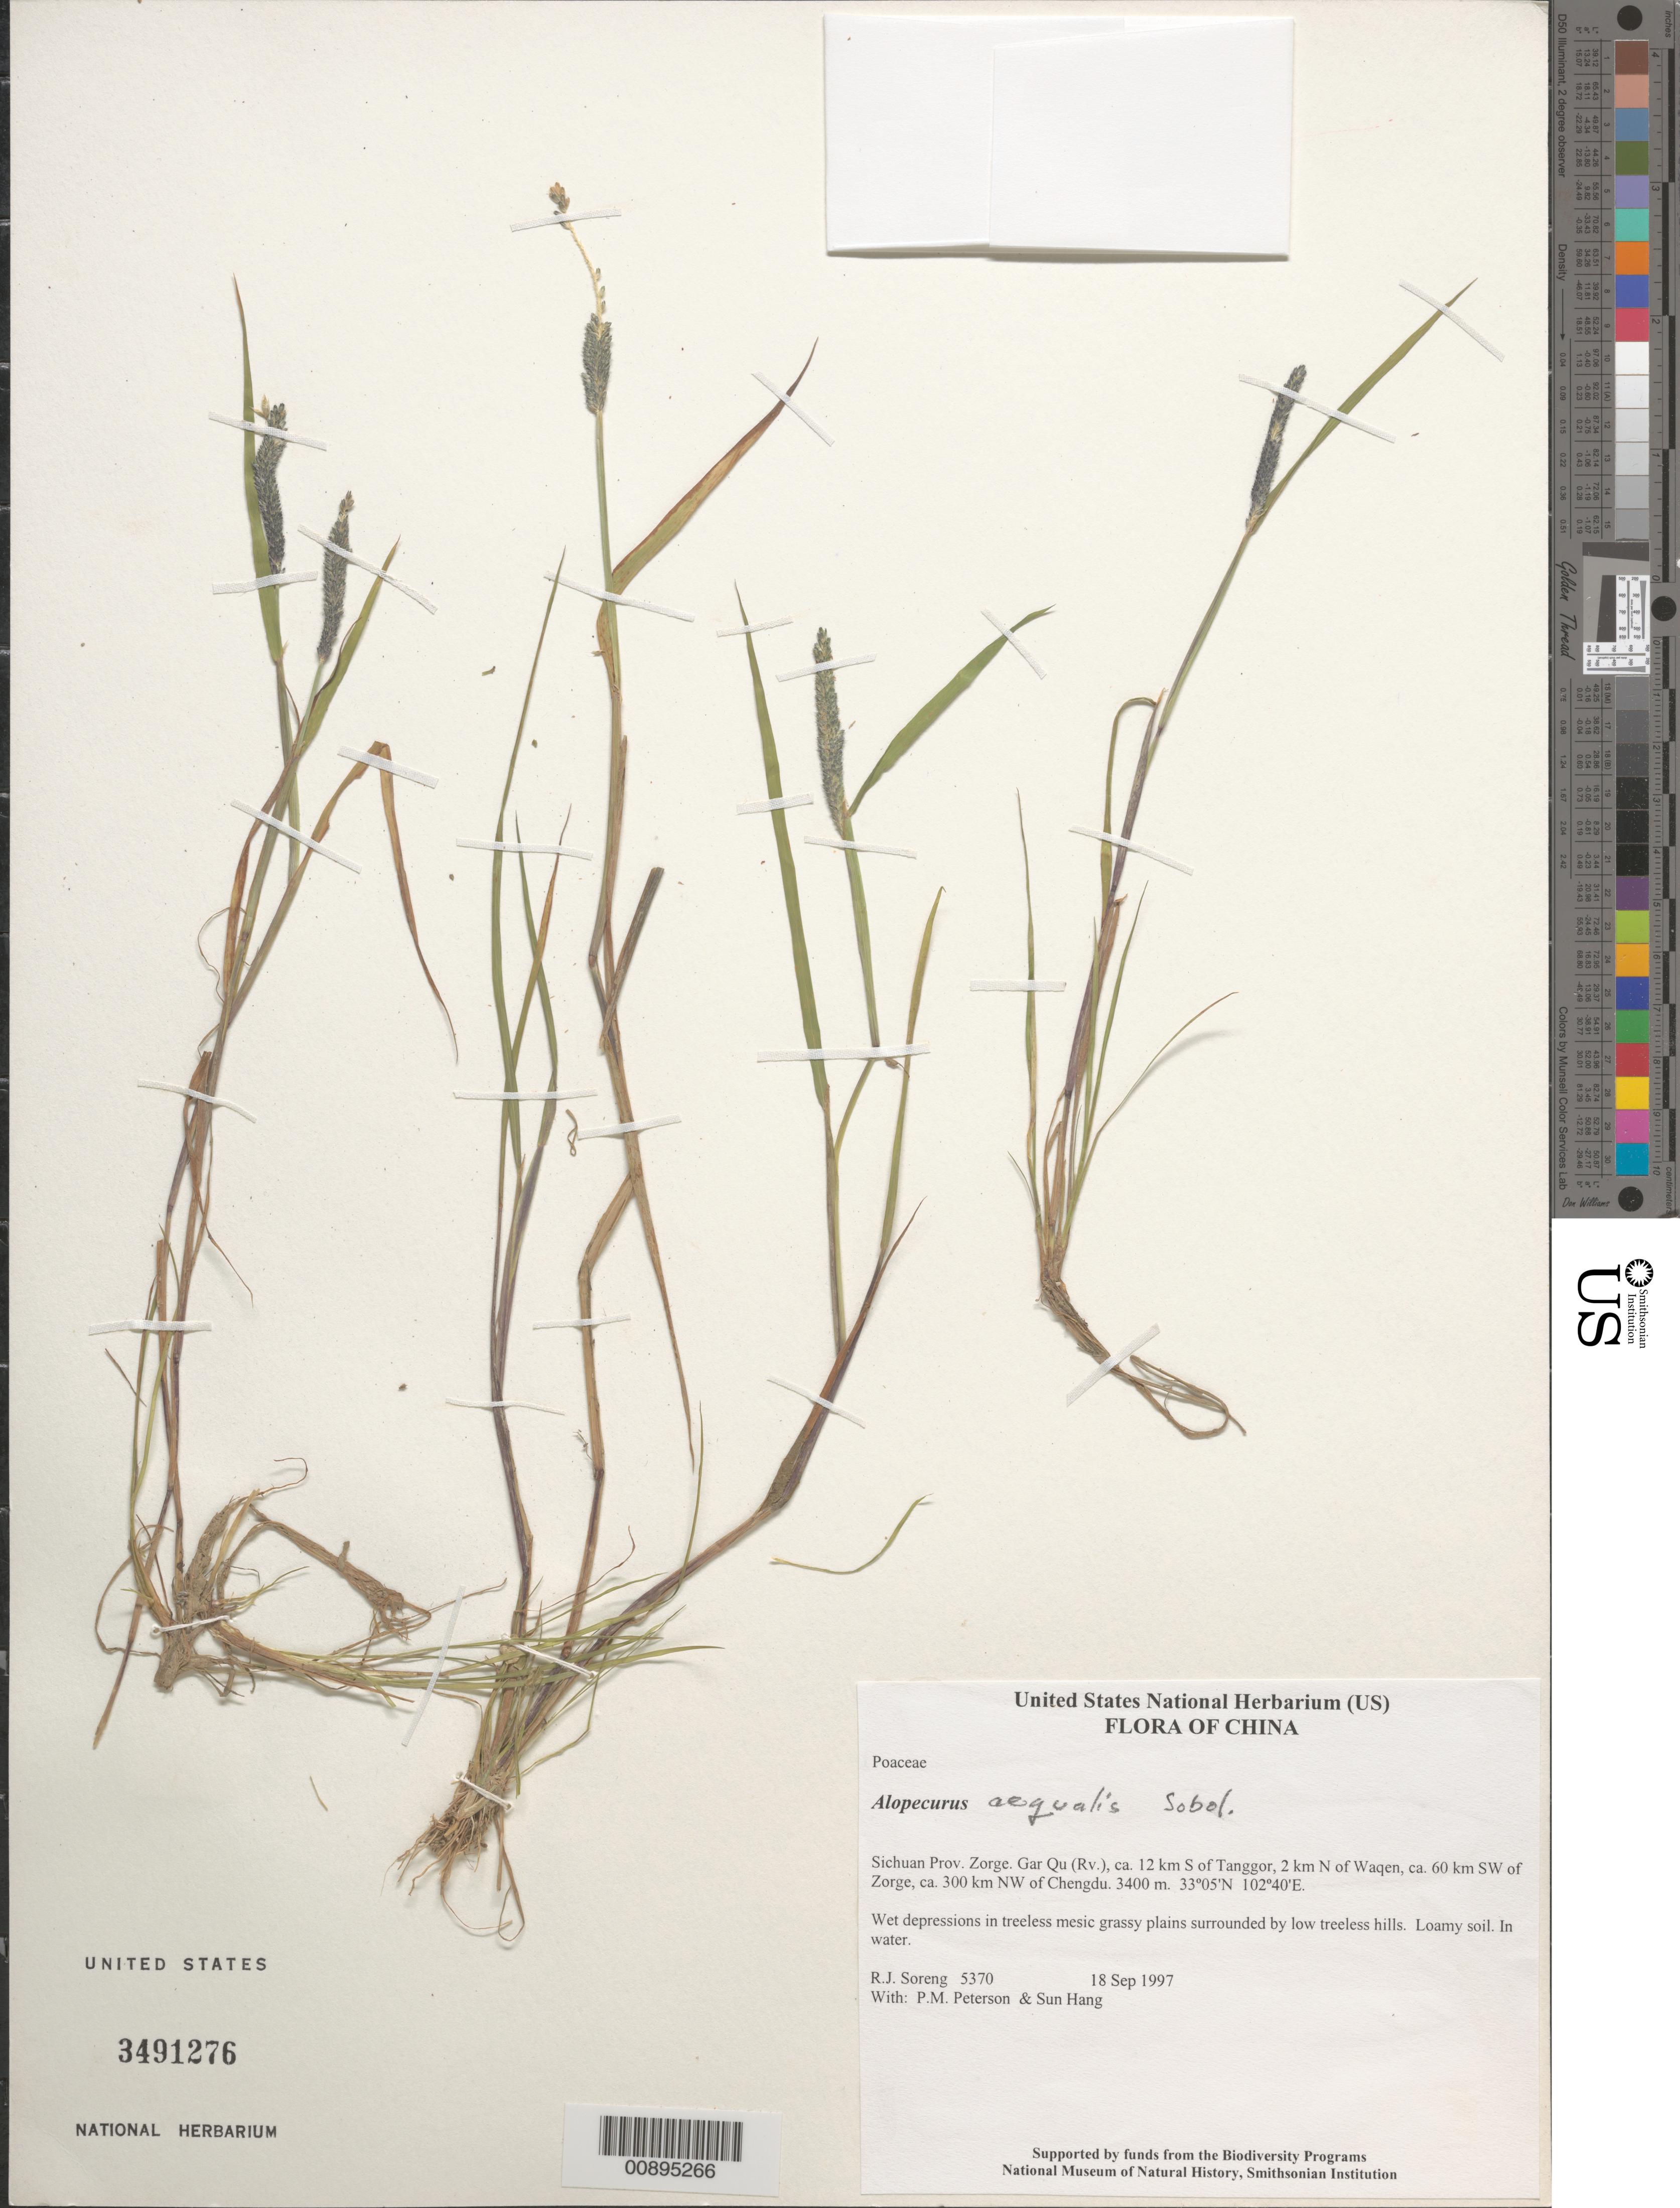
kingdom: Plantae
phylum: Tracheophyta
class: Liliopsida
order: Poales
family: Poaceae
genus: Alopecurus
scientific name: Alopecurus aequalis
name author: Sobol.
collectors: R. J. Soreng, P. M. Peterson & Sun Hang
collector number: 5370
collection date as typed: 18 Sep 1997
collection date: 1997-09-18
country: China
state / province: Sichuan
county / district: Zorge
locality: Gar Qu (Rv.), ca. 12 km S of Tanggor, 2 km N of Waqen, ca. 60 km SW of Zorge, ca. 300 km NW of Chengdu.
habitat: Wet depressions in treeless mesic grassy plains surrounded by low treeless hills. Loamy soil.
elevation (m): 3400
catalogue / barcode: US 3491276